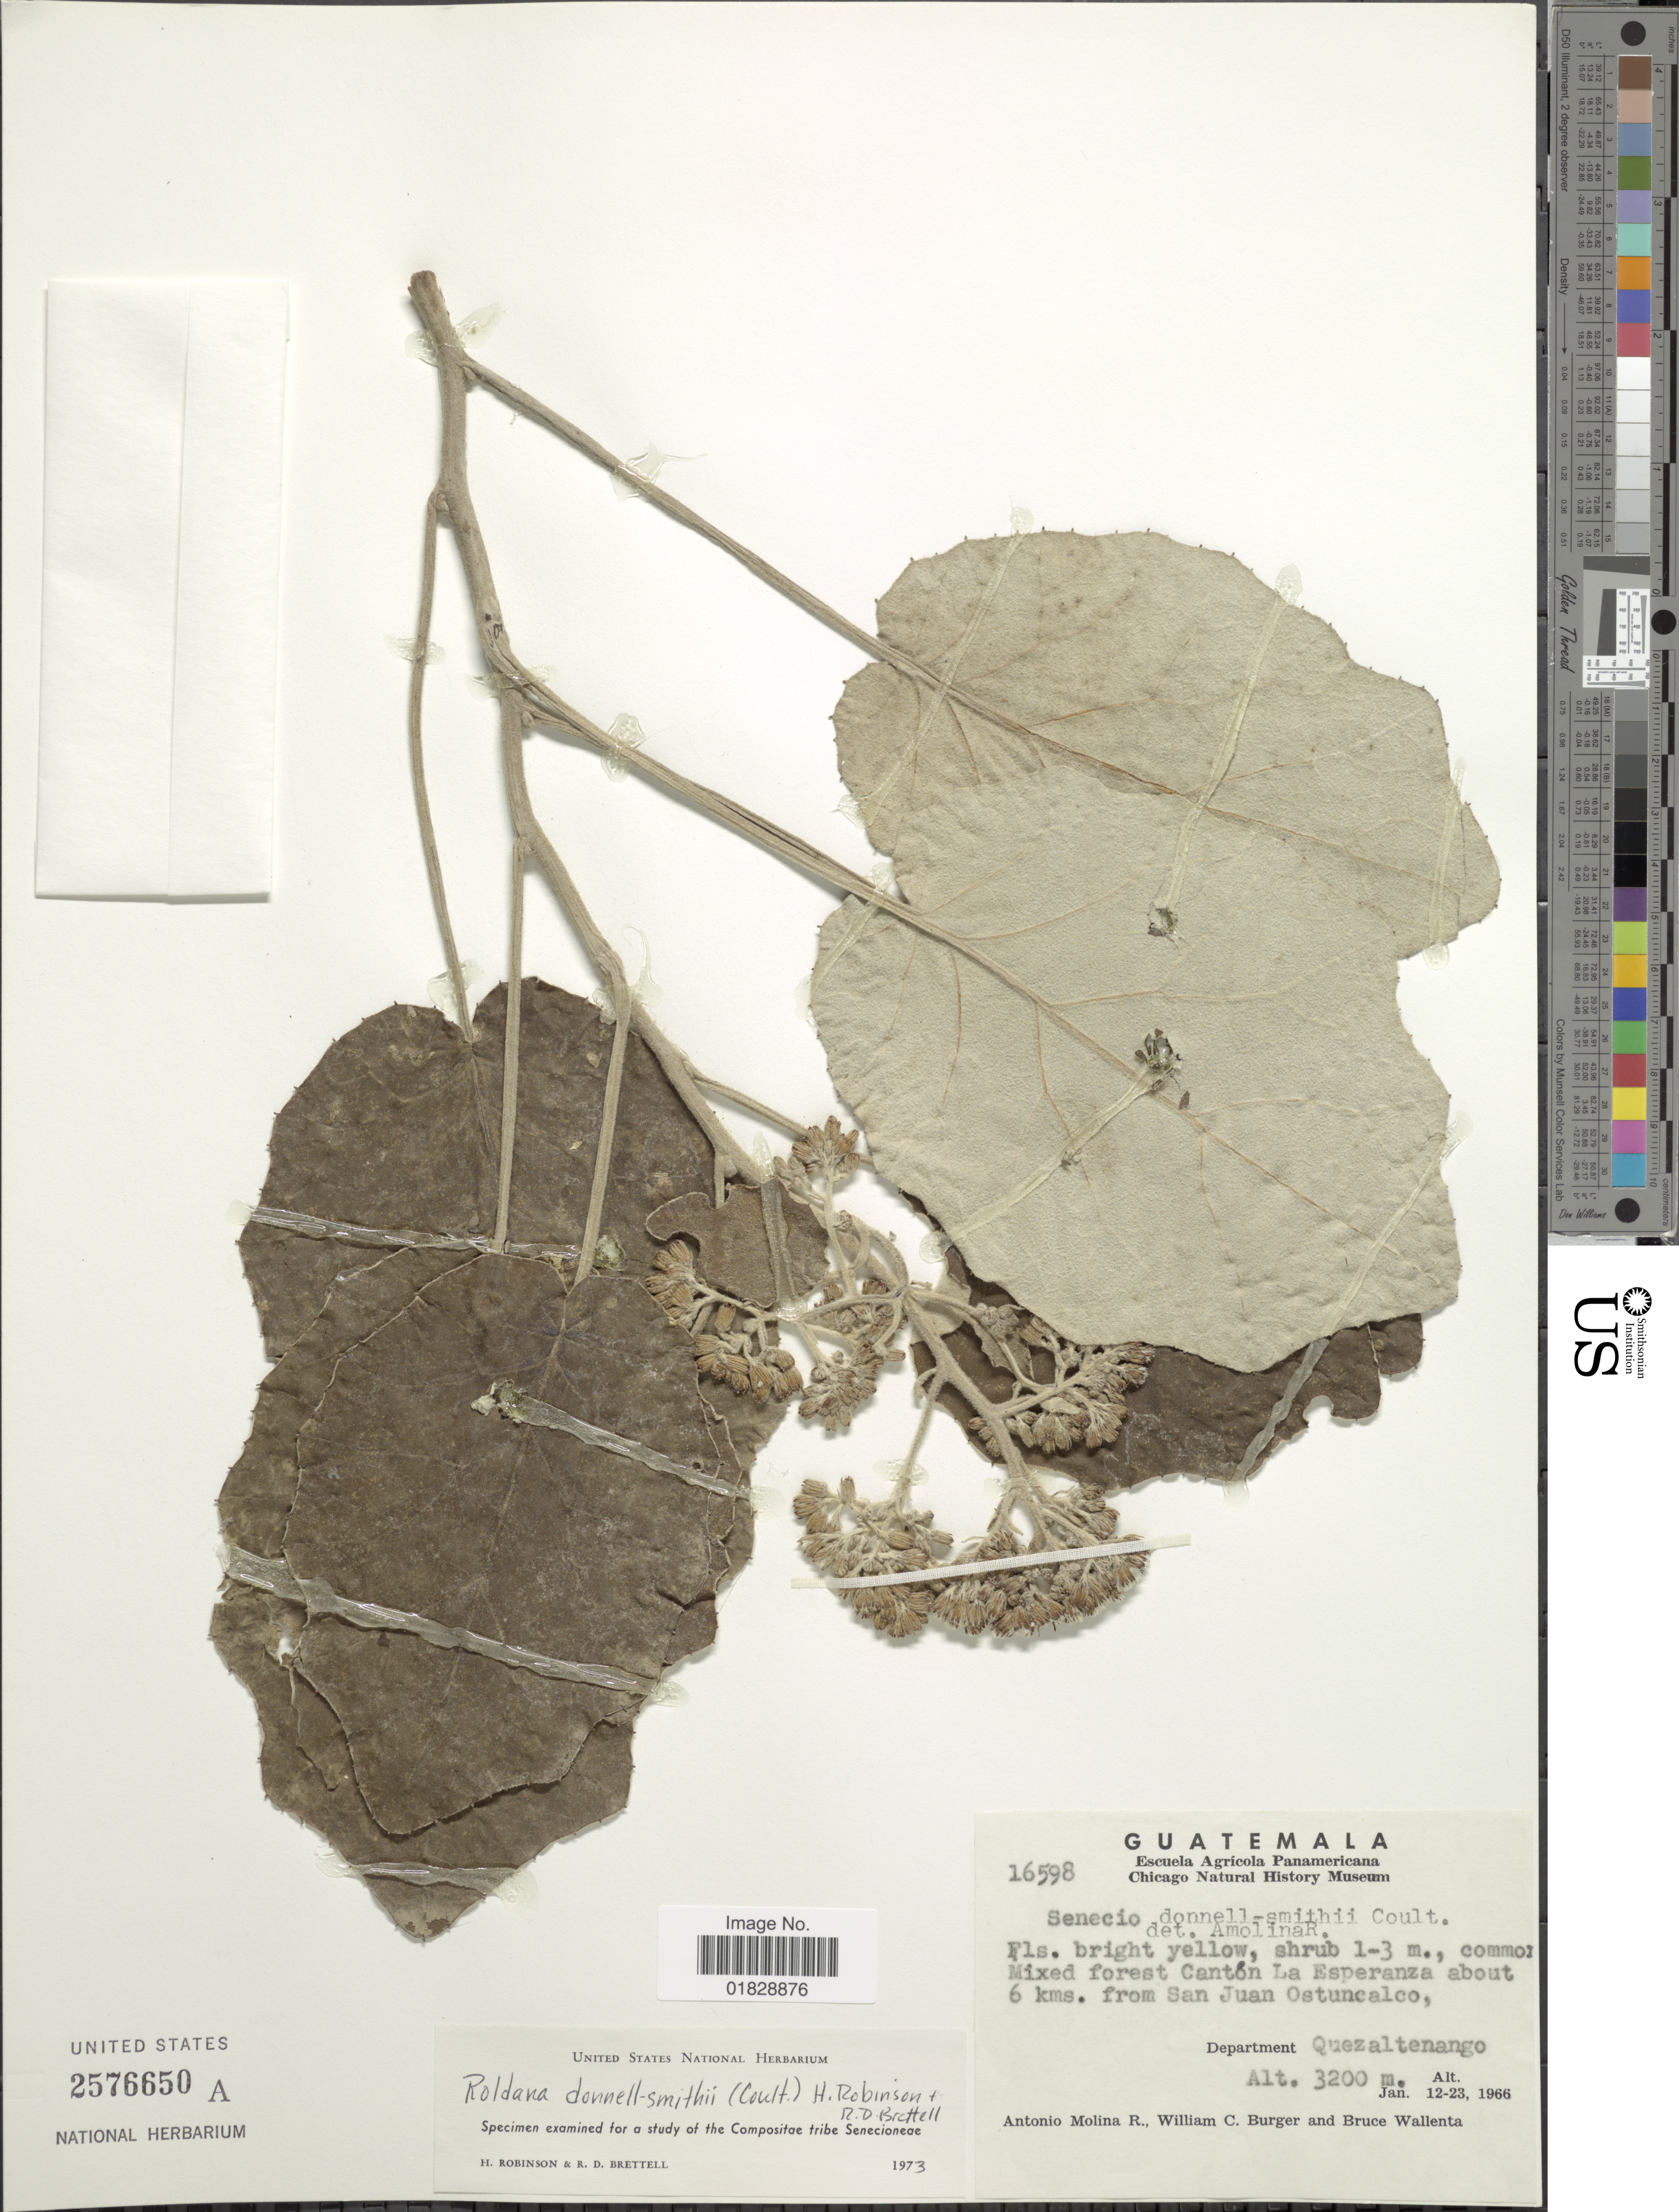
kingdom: Plantae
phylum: Tracheophyta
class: Magnoliopsida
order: Asterales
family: Asteraceae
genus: Roldana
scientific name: Roldana donnell-smithii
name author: (J.M. Coult.) H. Rob. & Brettell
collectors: A. Molina R., W. Burger & B. Wallenta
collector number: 16598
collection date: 1966-01-12/1966-01-23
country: Guatemala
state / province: Quetzaltenango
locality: Mixed forest Cantón La Esperanza about 6 kms. from San Juan Ostuncalco, Department Quezaltenango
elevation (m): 3200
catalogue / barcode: US 2576650A